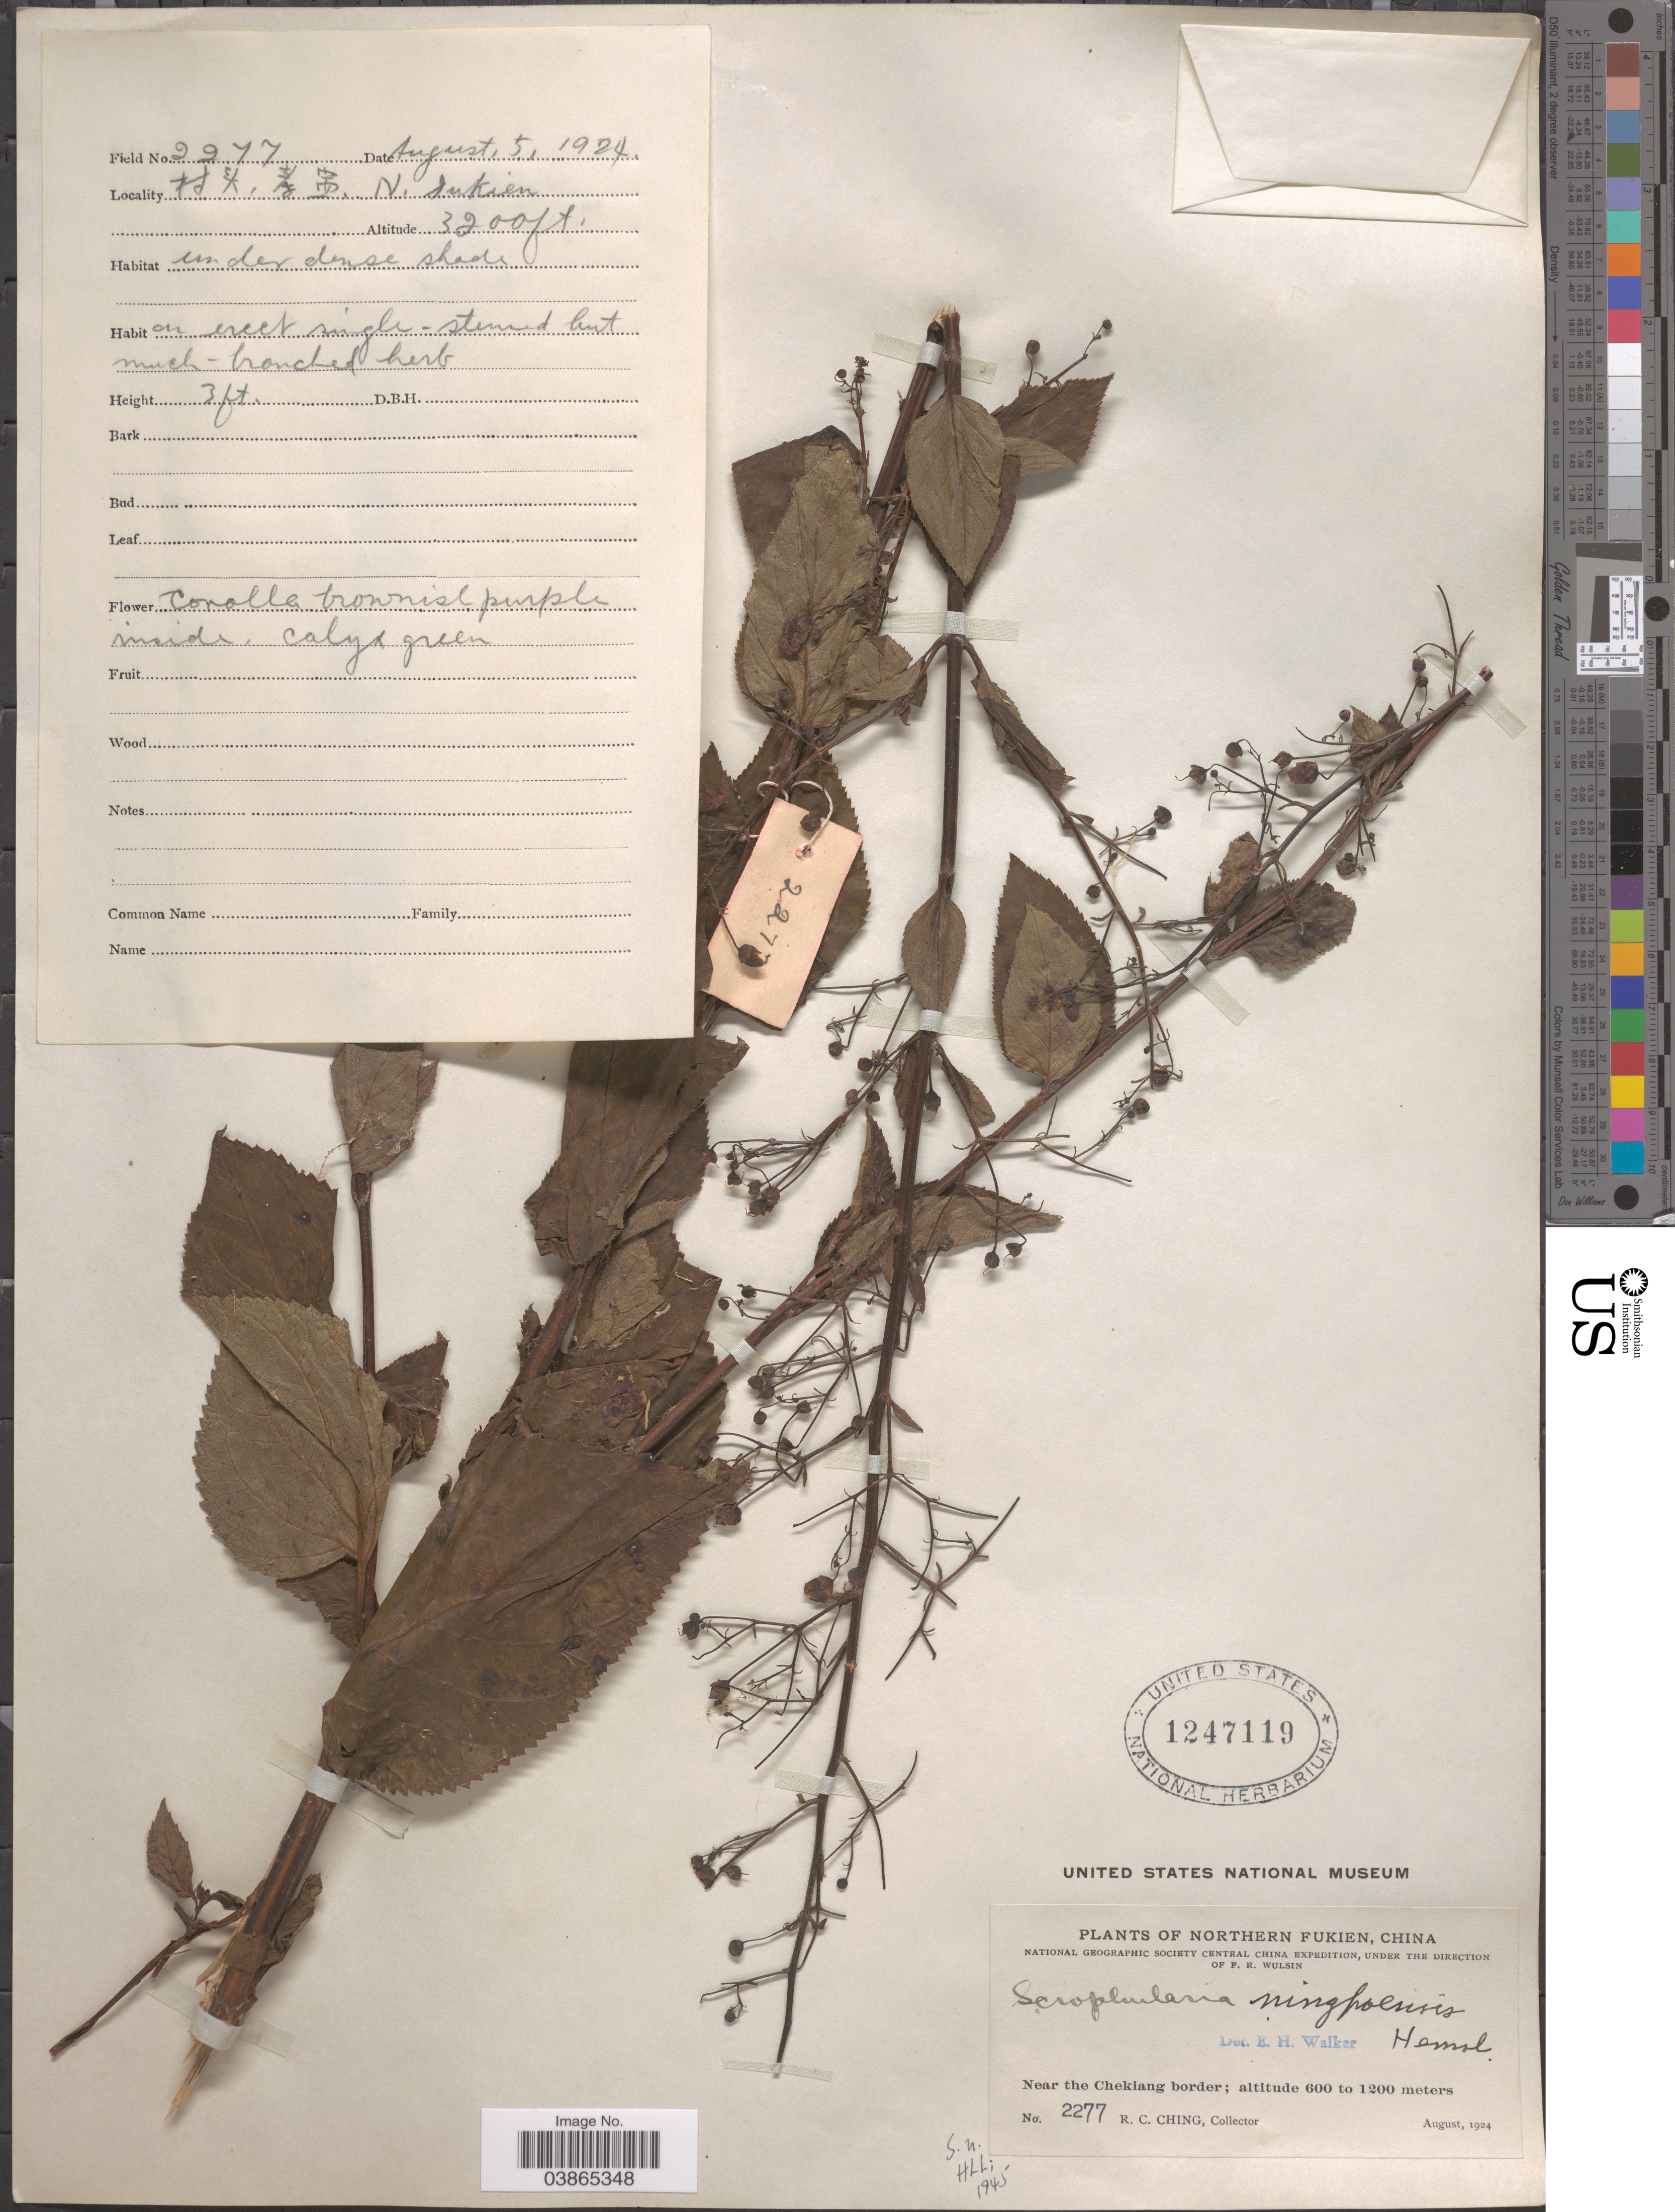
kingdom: Plantae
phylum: Tracheophyta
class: Magnoliopsida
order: Lamiales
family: Scrophulariaceae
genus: Scrophularia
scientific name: Scrophularia ningpoensis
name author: Hemsl.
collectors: R. C. Ching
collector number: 2277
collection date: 1924-08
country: China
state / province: Fujian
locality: X, X, Northern Fukien. Near the Chekiang border.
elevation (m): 975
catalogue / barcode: US 1247119